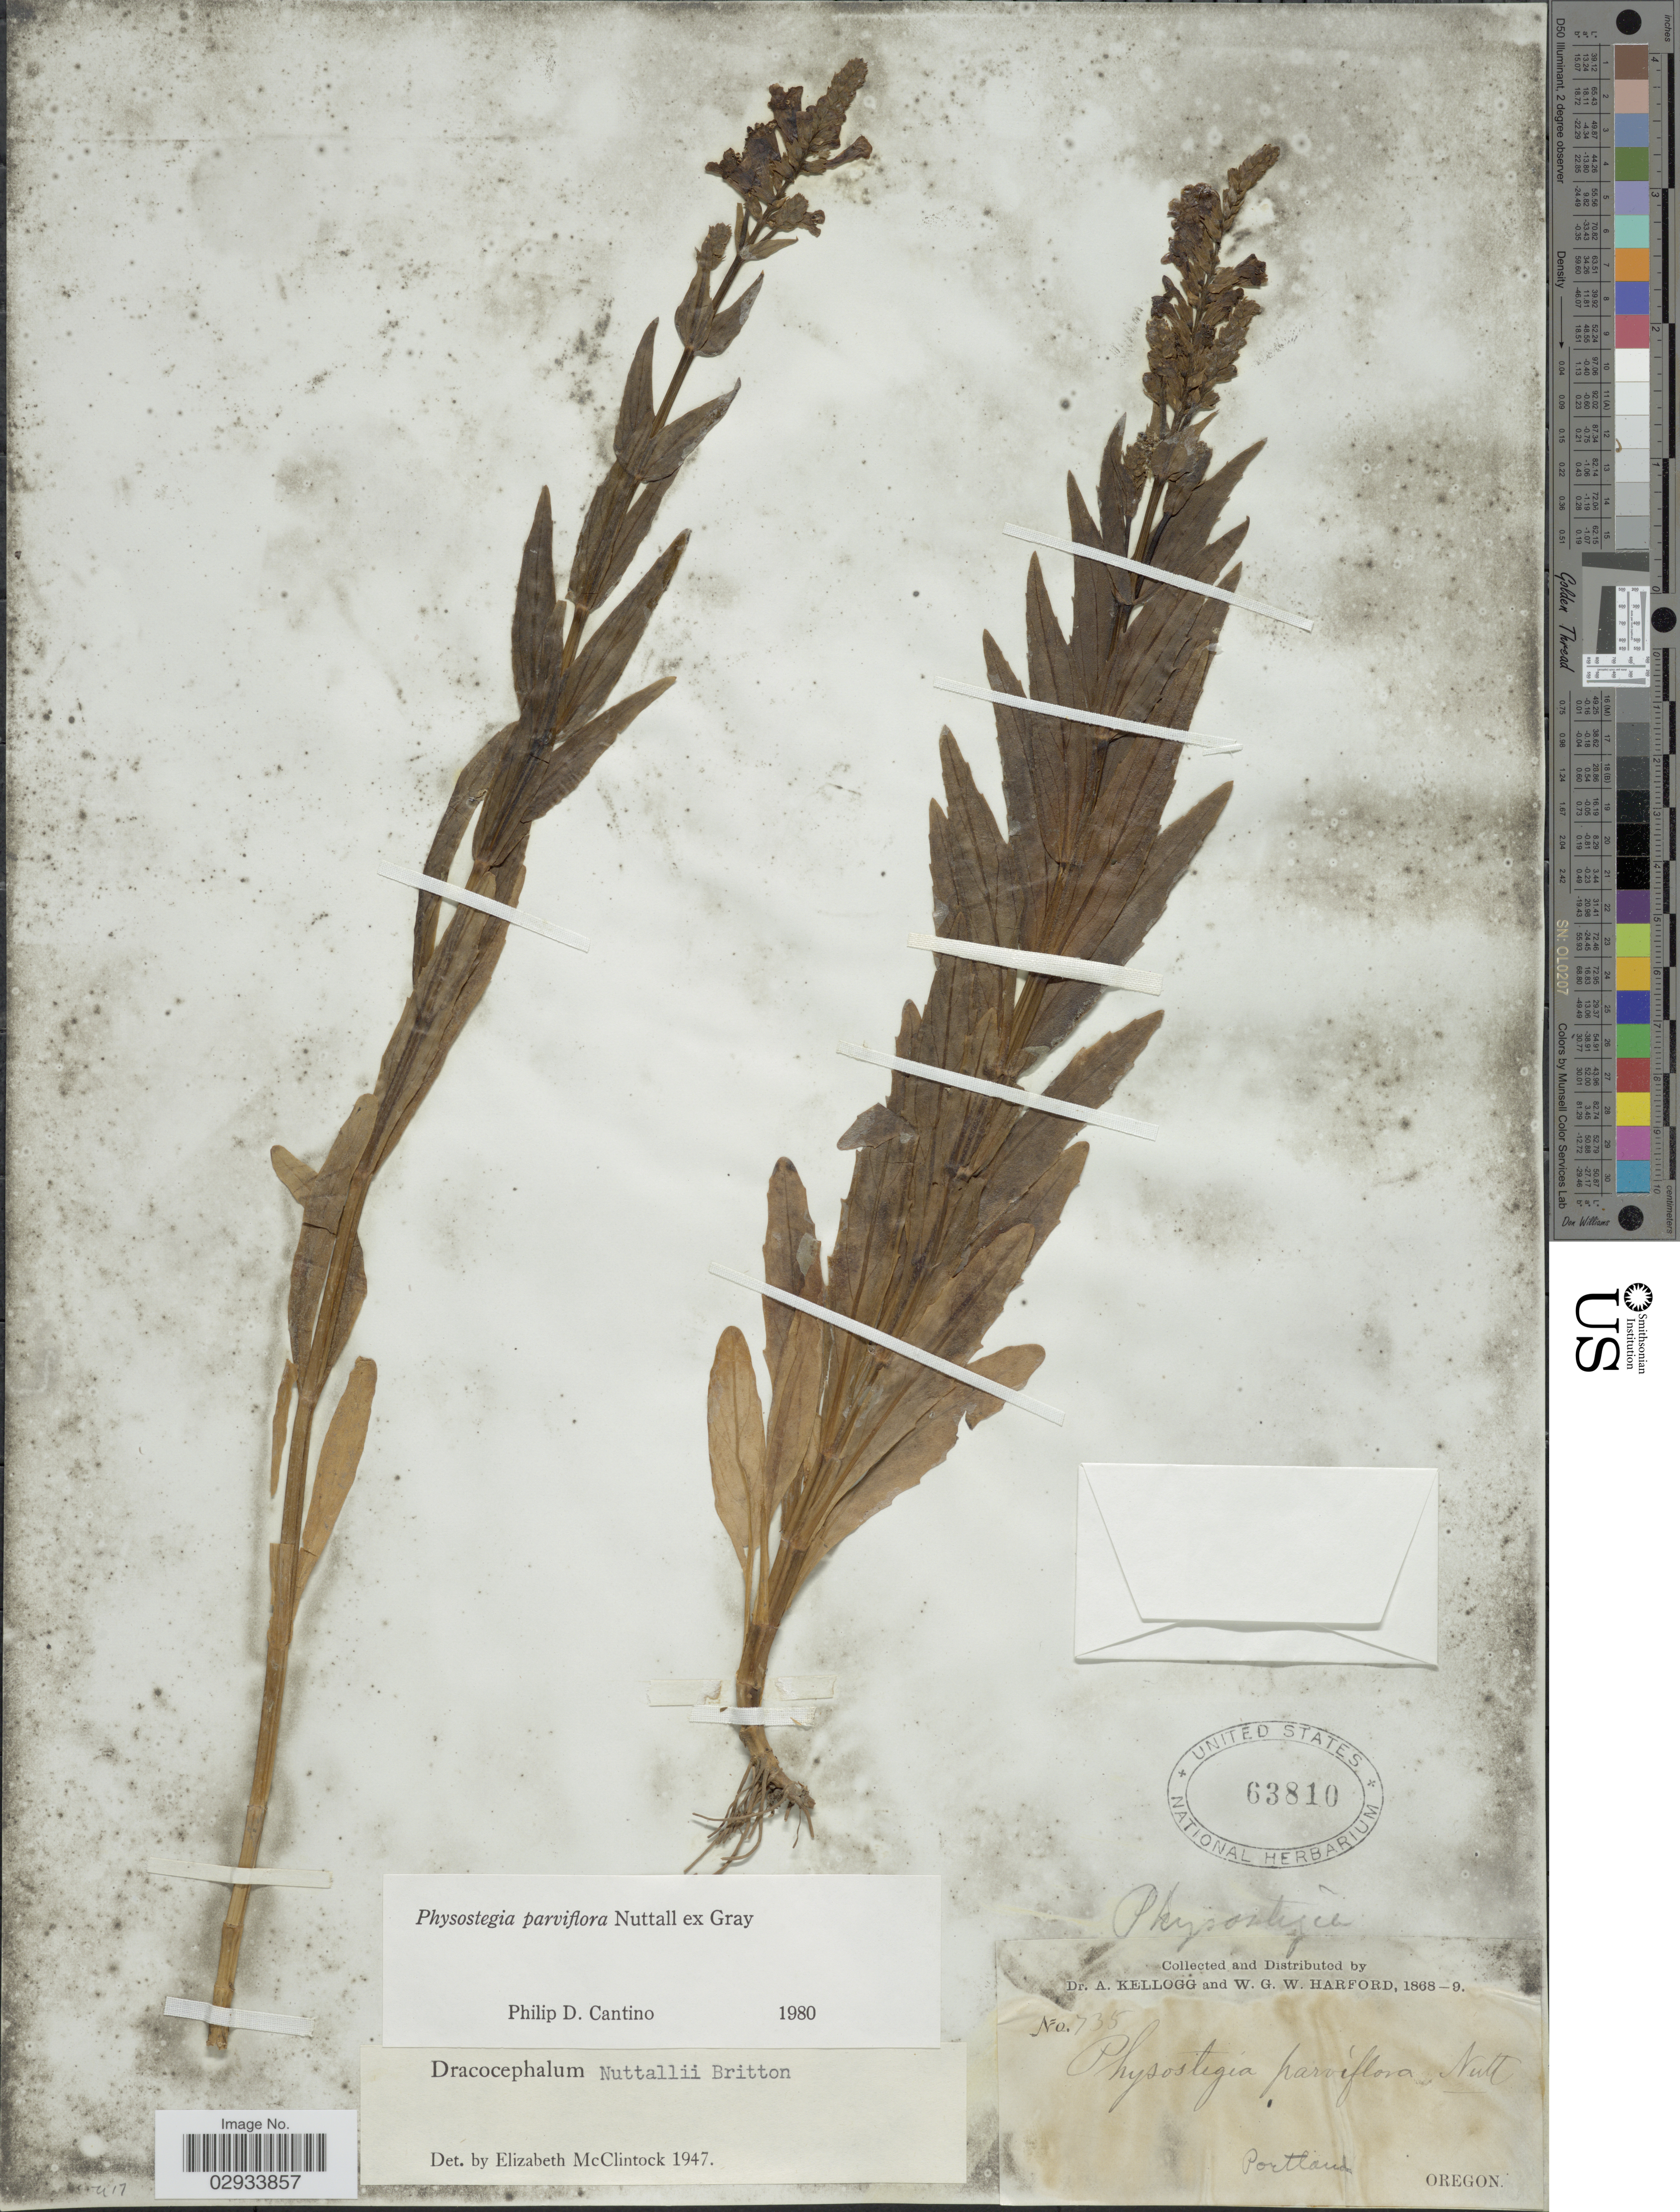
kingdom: Plantae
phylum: Tracheophyta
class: Magnoliopsida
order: Lamiales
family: Lamiaceae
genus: Physostegia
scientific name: Physostegia parviflora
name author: Nutt. ex A. Gray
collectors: A. Kellogg & W. G. W. Harford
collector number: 735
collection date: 1868/1869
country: United States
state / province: Oregon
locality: Portland, Oregon.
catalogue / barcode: US 63810